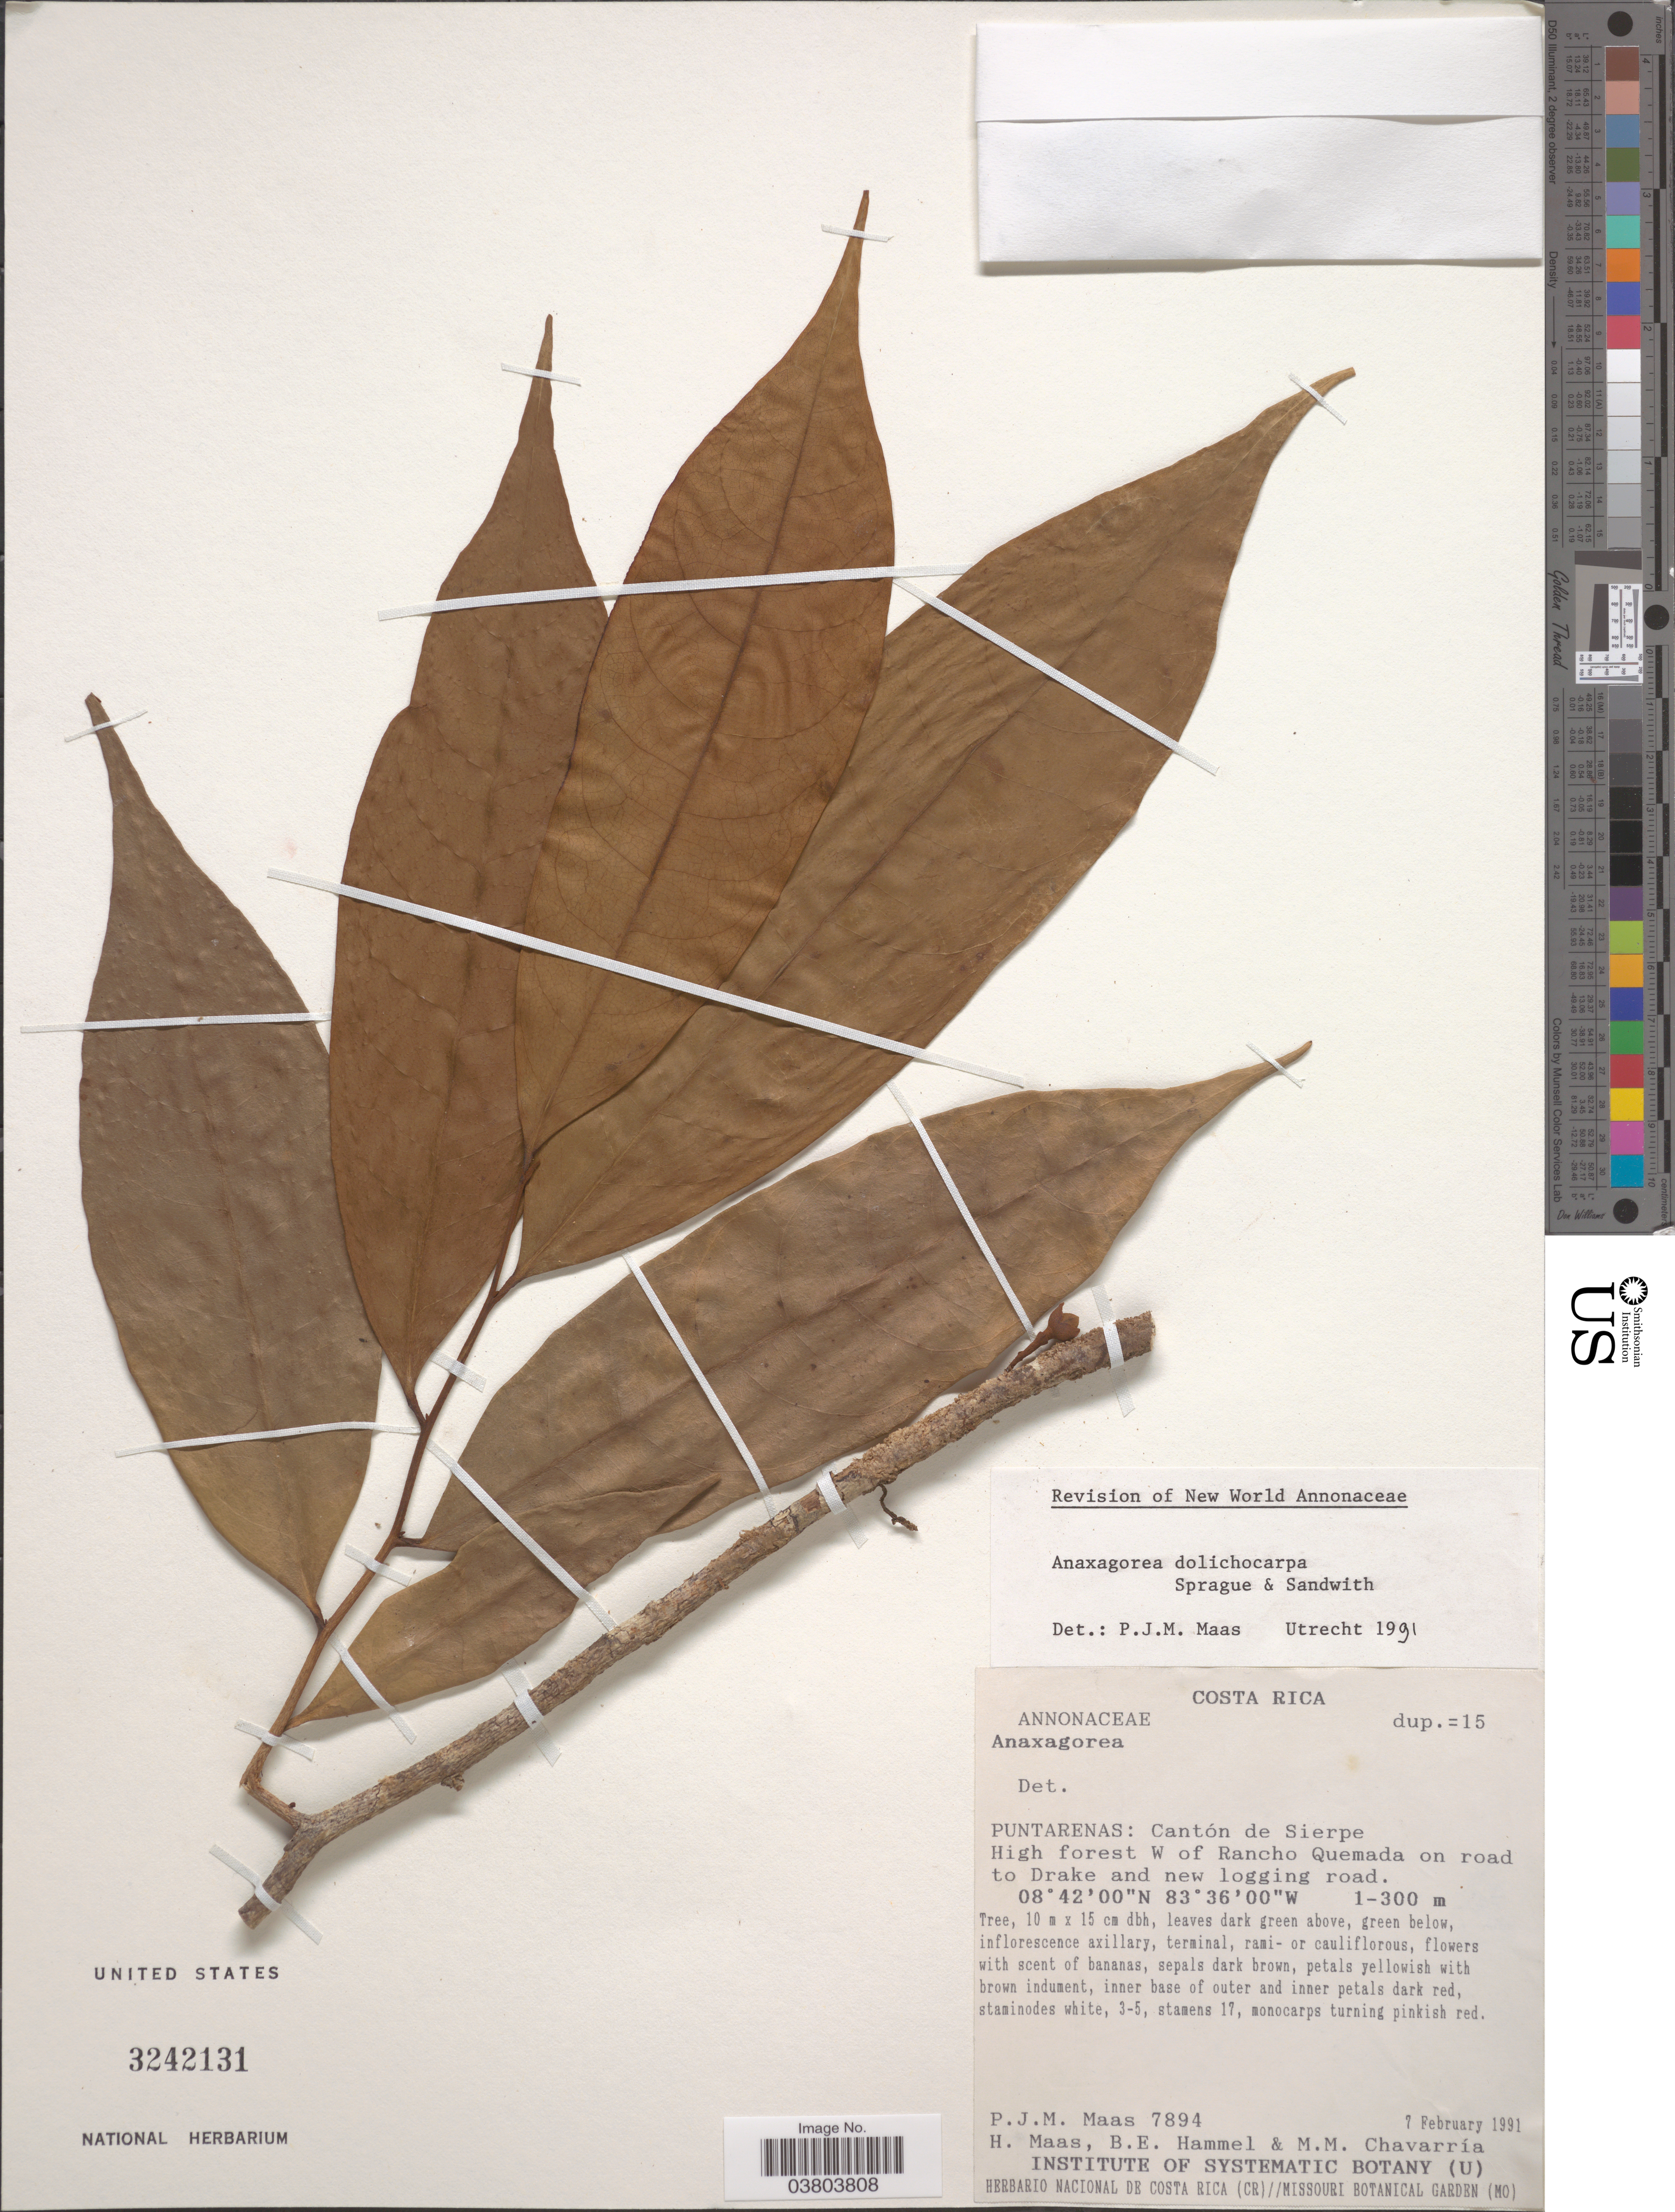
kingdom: Plantae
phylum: Tracheophyta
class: Magnoliopsida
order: Magnoliales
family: Annonaceae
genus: Anaxagorea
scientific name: Anaxagorea dolichocarpa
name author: Sprague & Sandwith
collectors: P. Maas, H. Maas, B. Hammel & M. Chavarria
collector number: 7894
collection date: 1991-02-07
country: Costa Rica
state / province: Puntarenas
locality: Cantón de Sierpe High forest W of Rancho Quemada on road to Drake and new logging road.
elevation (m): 1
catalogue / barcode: US 3242131